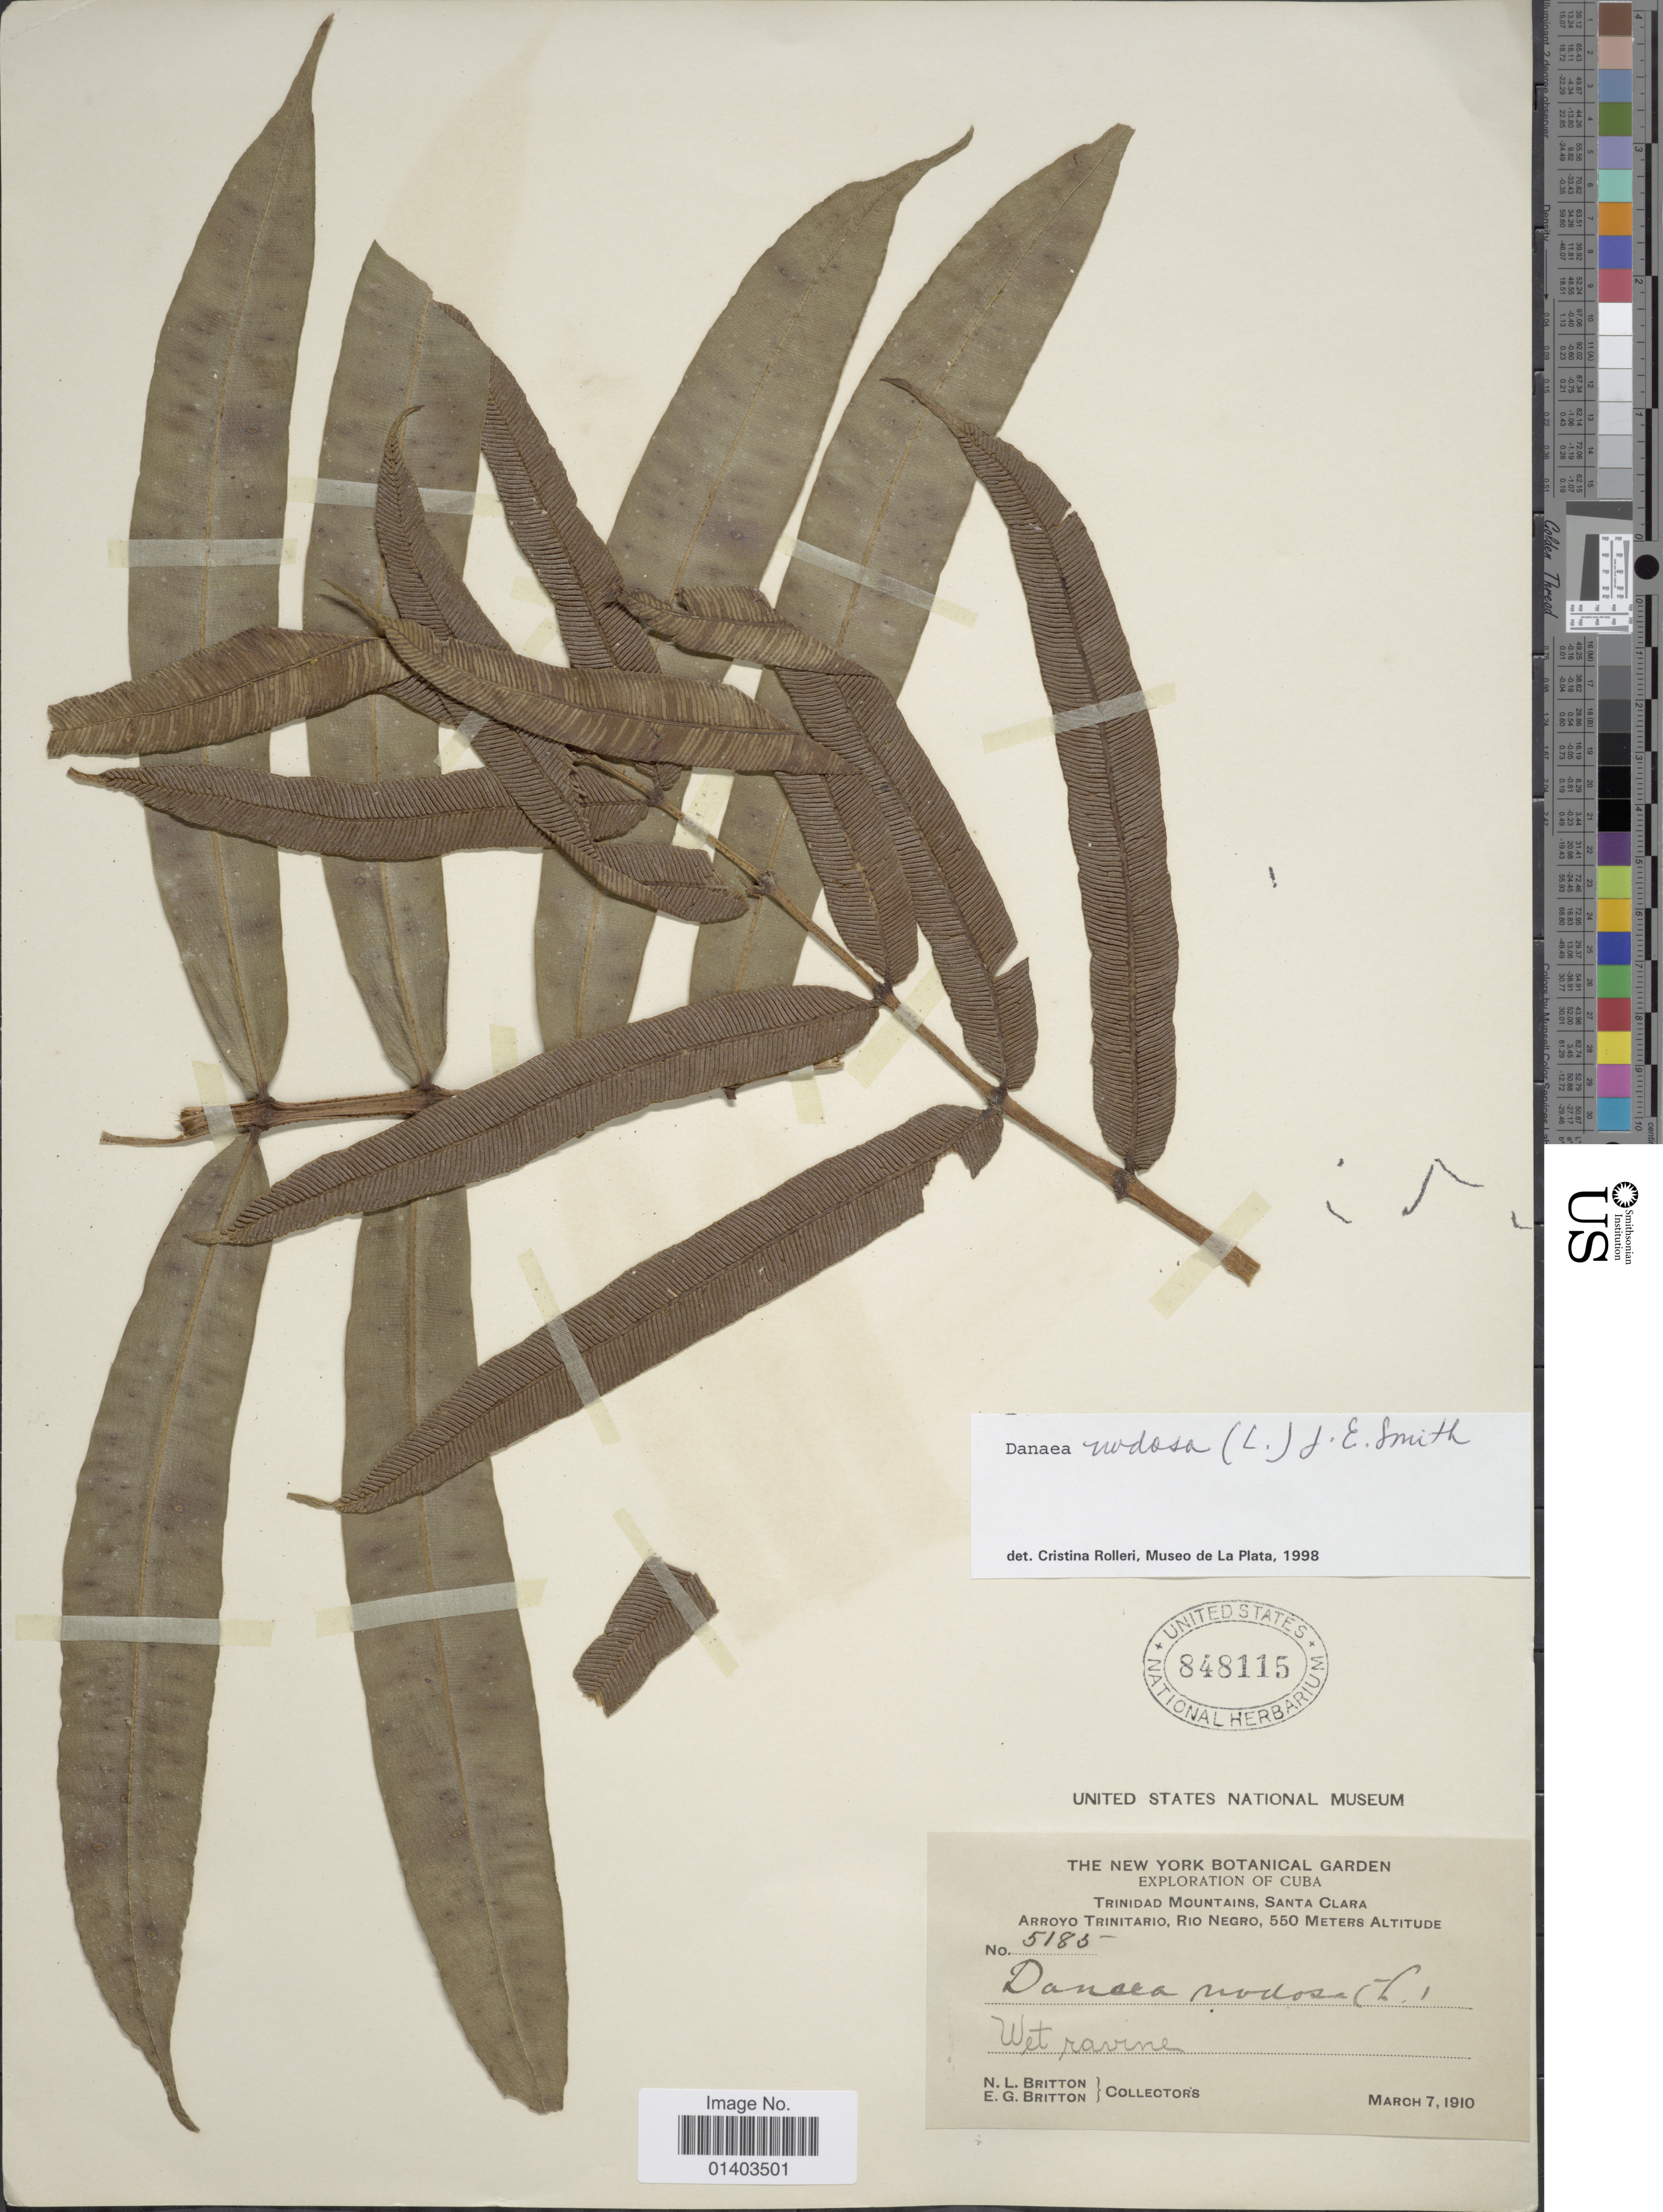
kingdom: Plantae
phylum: Tracheophyta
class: Polypodiopsida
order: Marattiales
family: Marattiaceae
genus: Danaea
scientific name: Danaea nodosa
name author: (L.) Sm.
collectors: N. Britton & E. G. Britton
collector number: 5185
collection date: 1910-03-07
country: Cuba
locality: Trinidad Mountains, Santa Clara Arroyo Trinitario, Rio Negro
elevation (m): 550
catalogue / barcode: US 848115